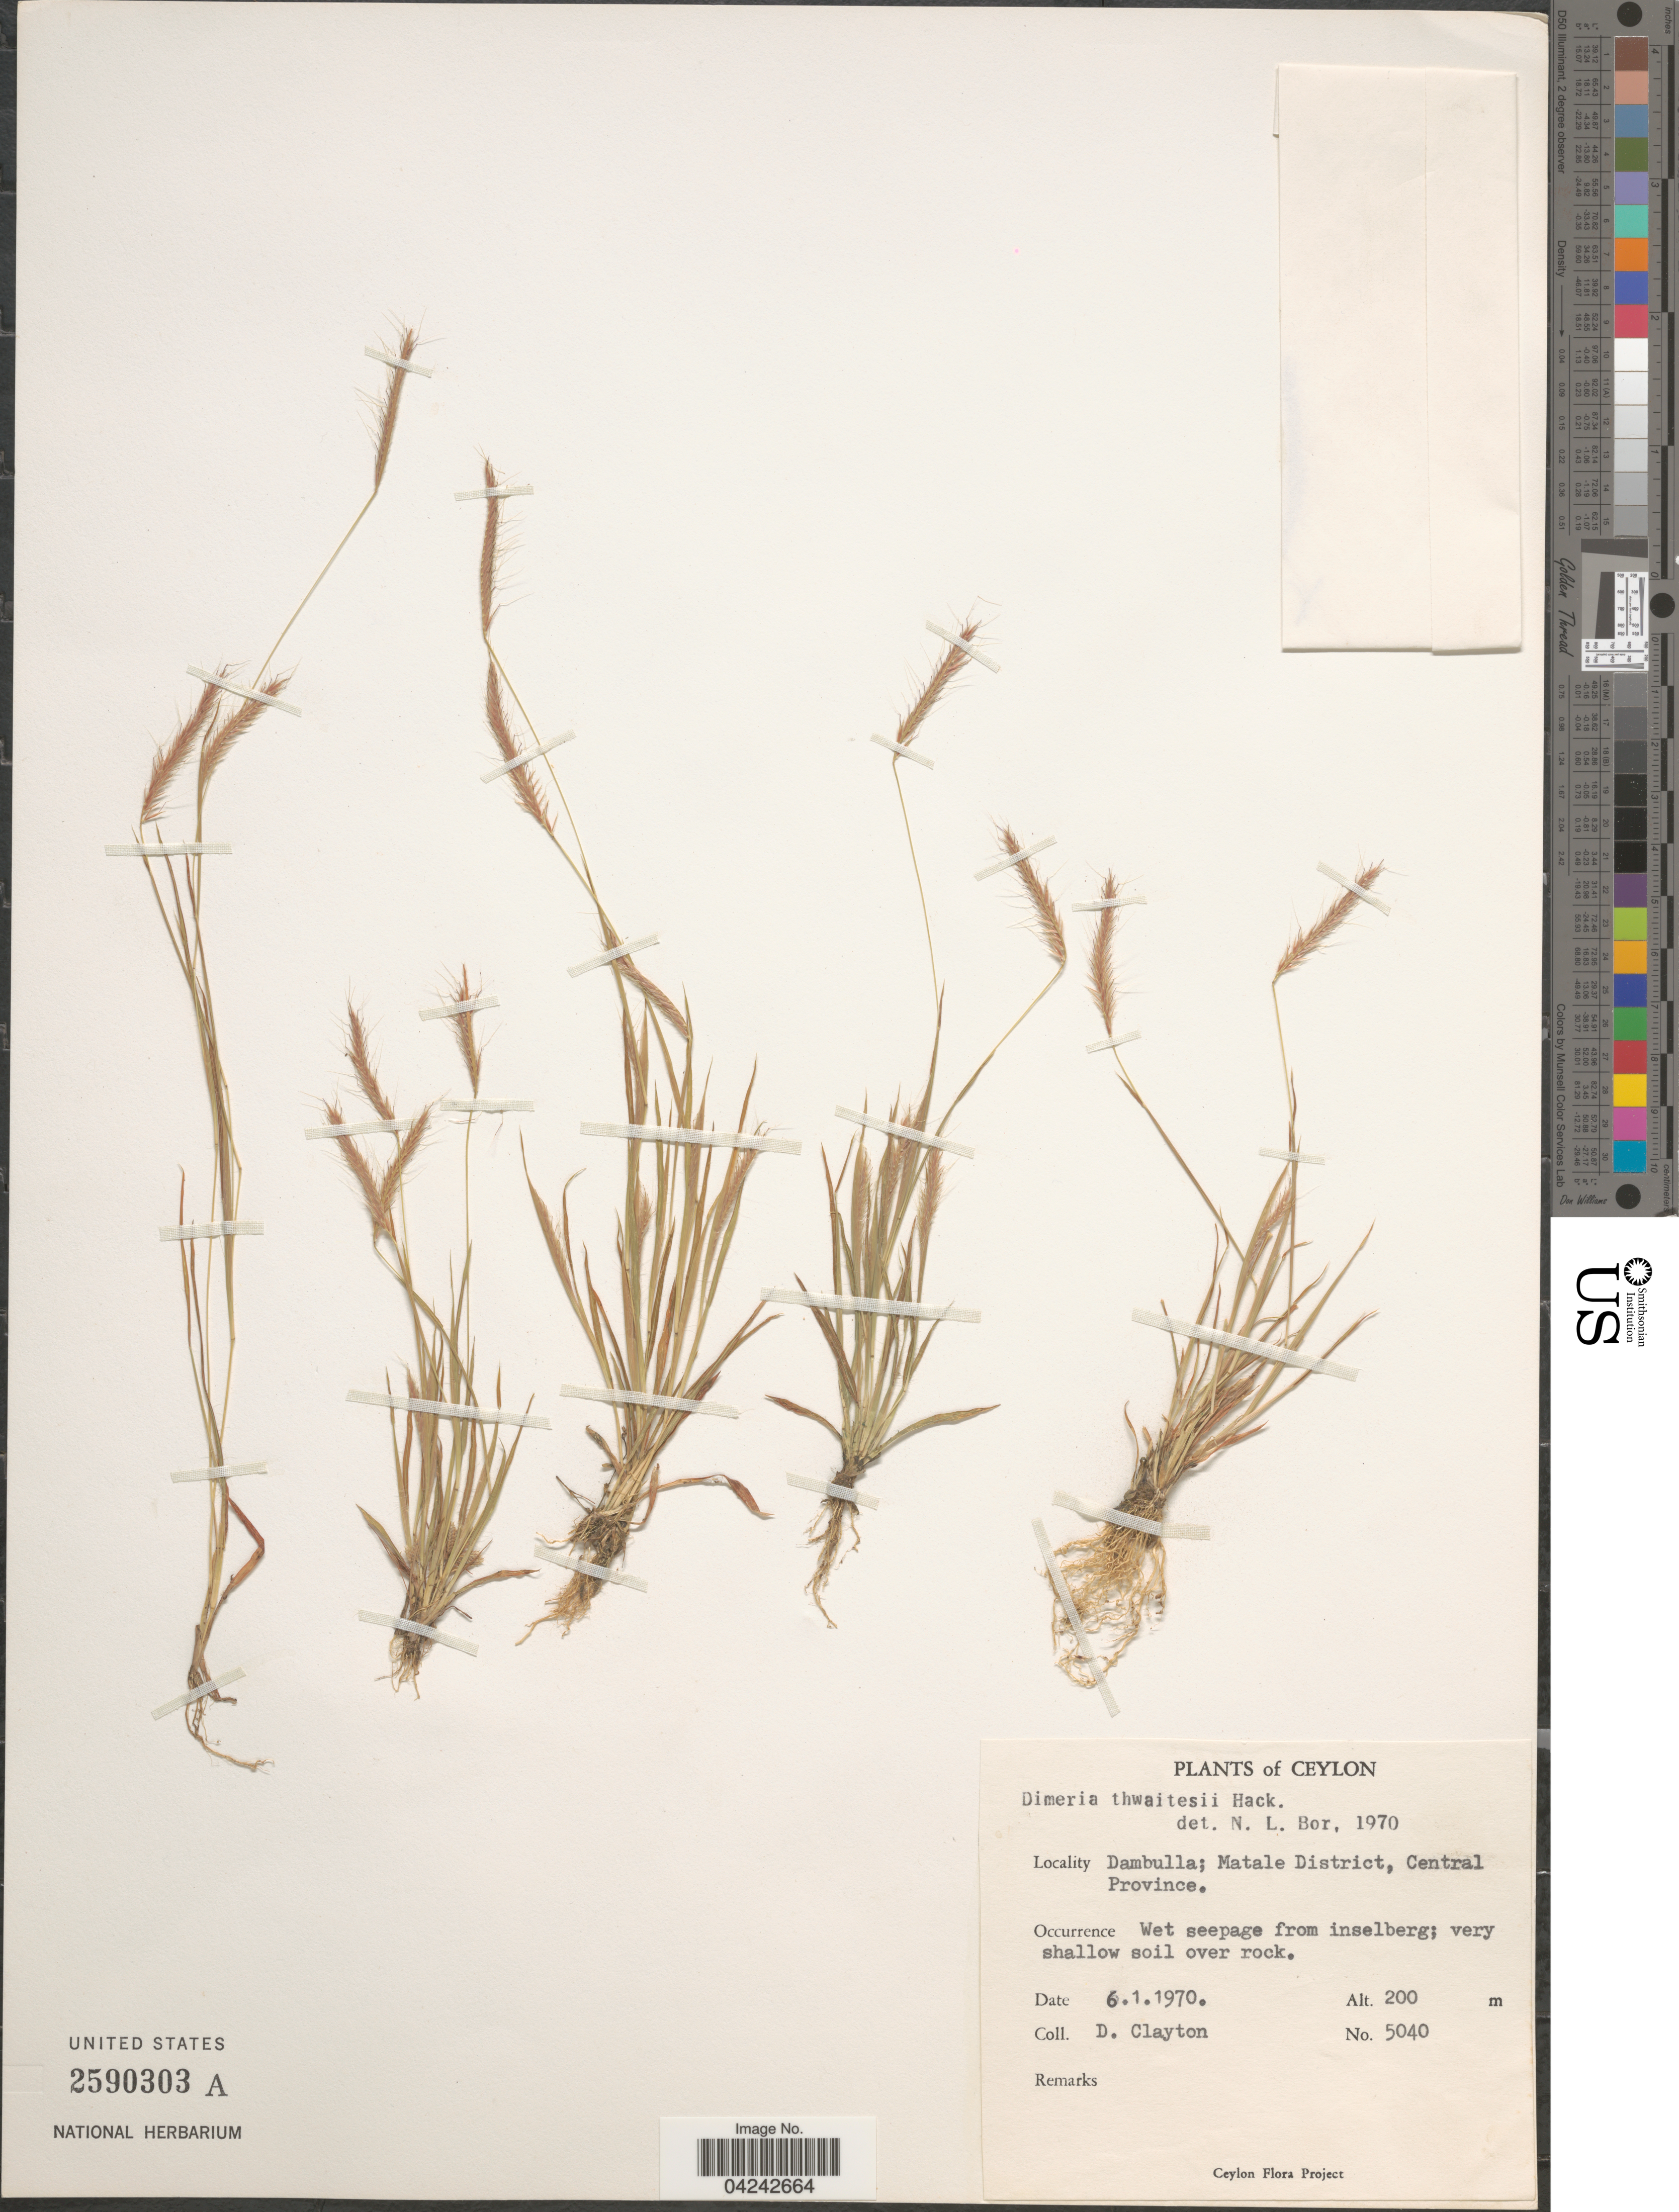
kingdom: Plantae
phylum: Tracheophyta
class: Liliopsida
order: Poales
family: Poaceae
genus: Dimeria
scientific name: Dimeria thwaitesii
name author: Hack.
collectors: D. Clayton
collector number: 5040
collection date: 1970-01-06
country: Sri Lanka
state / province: Central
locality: Ceylon. Dambulla; Matale District.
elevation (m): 200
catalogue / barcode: US 2590303A